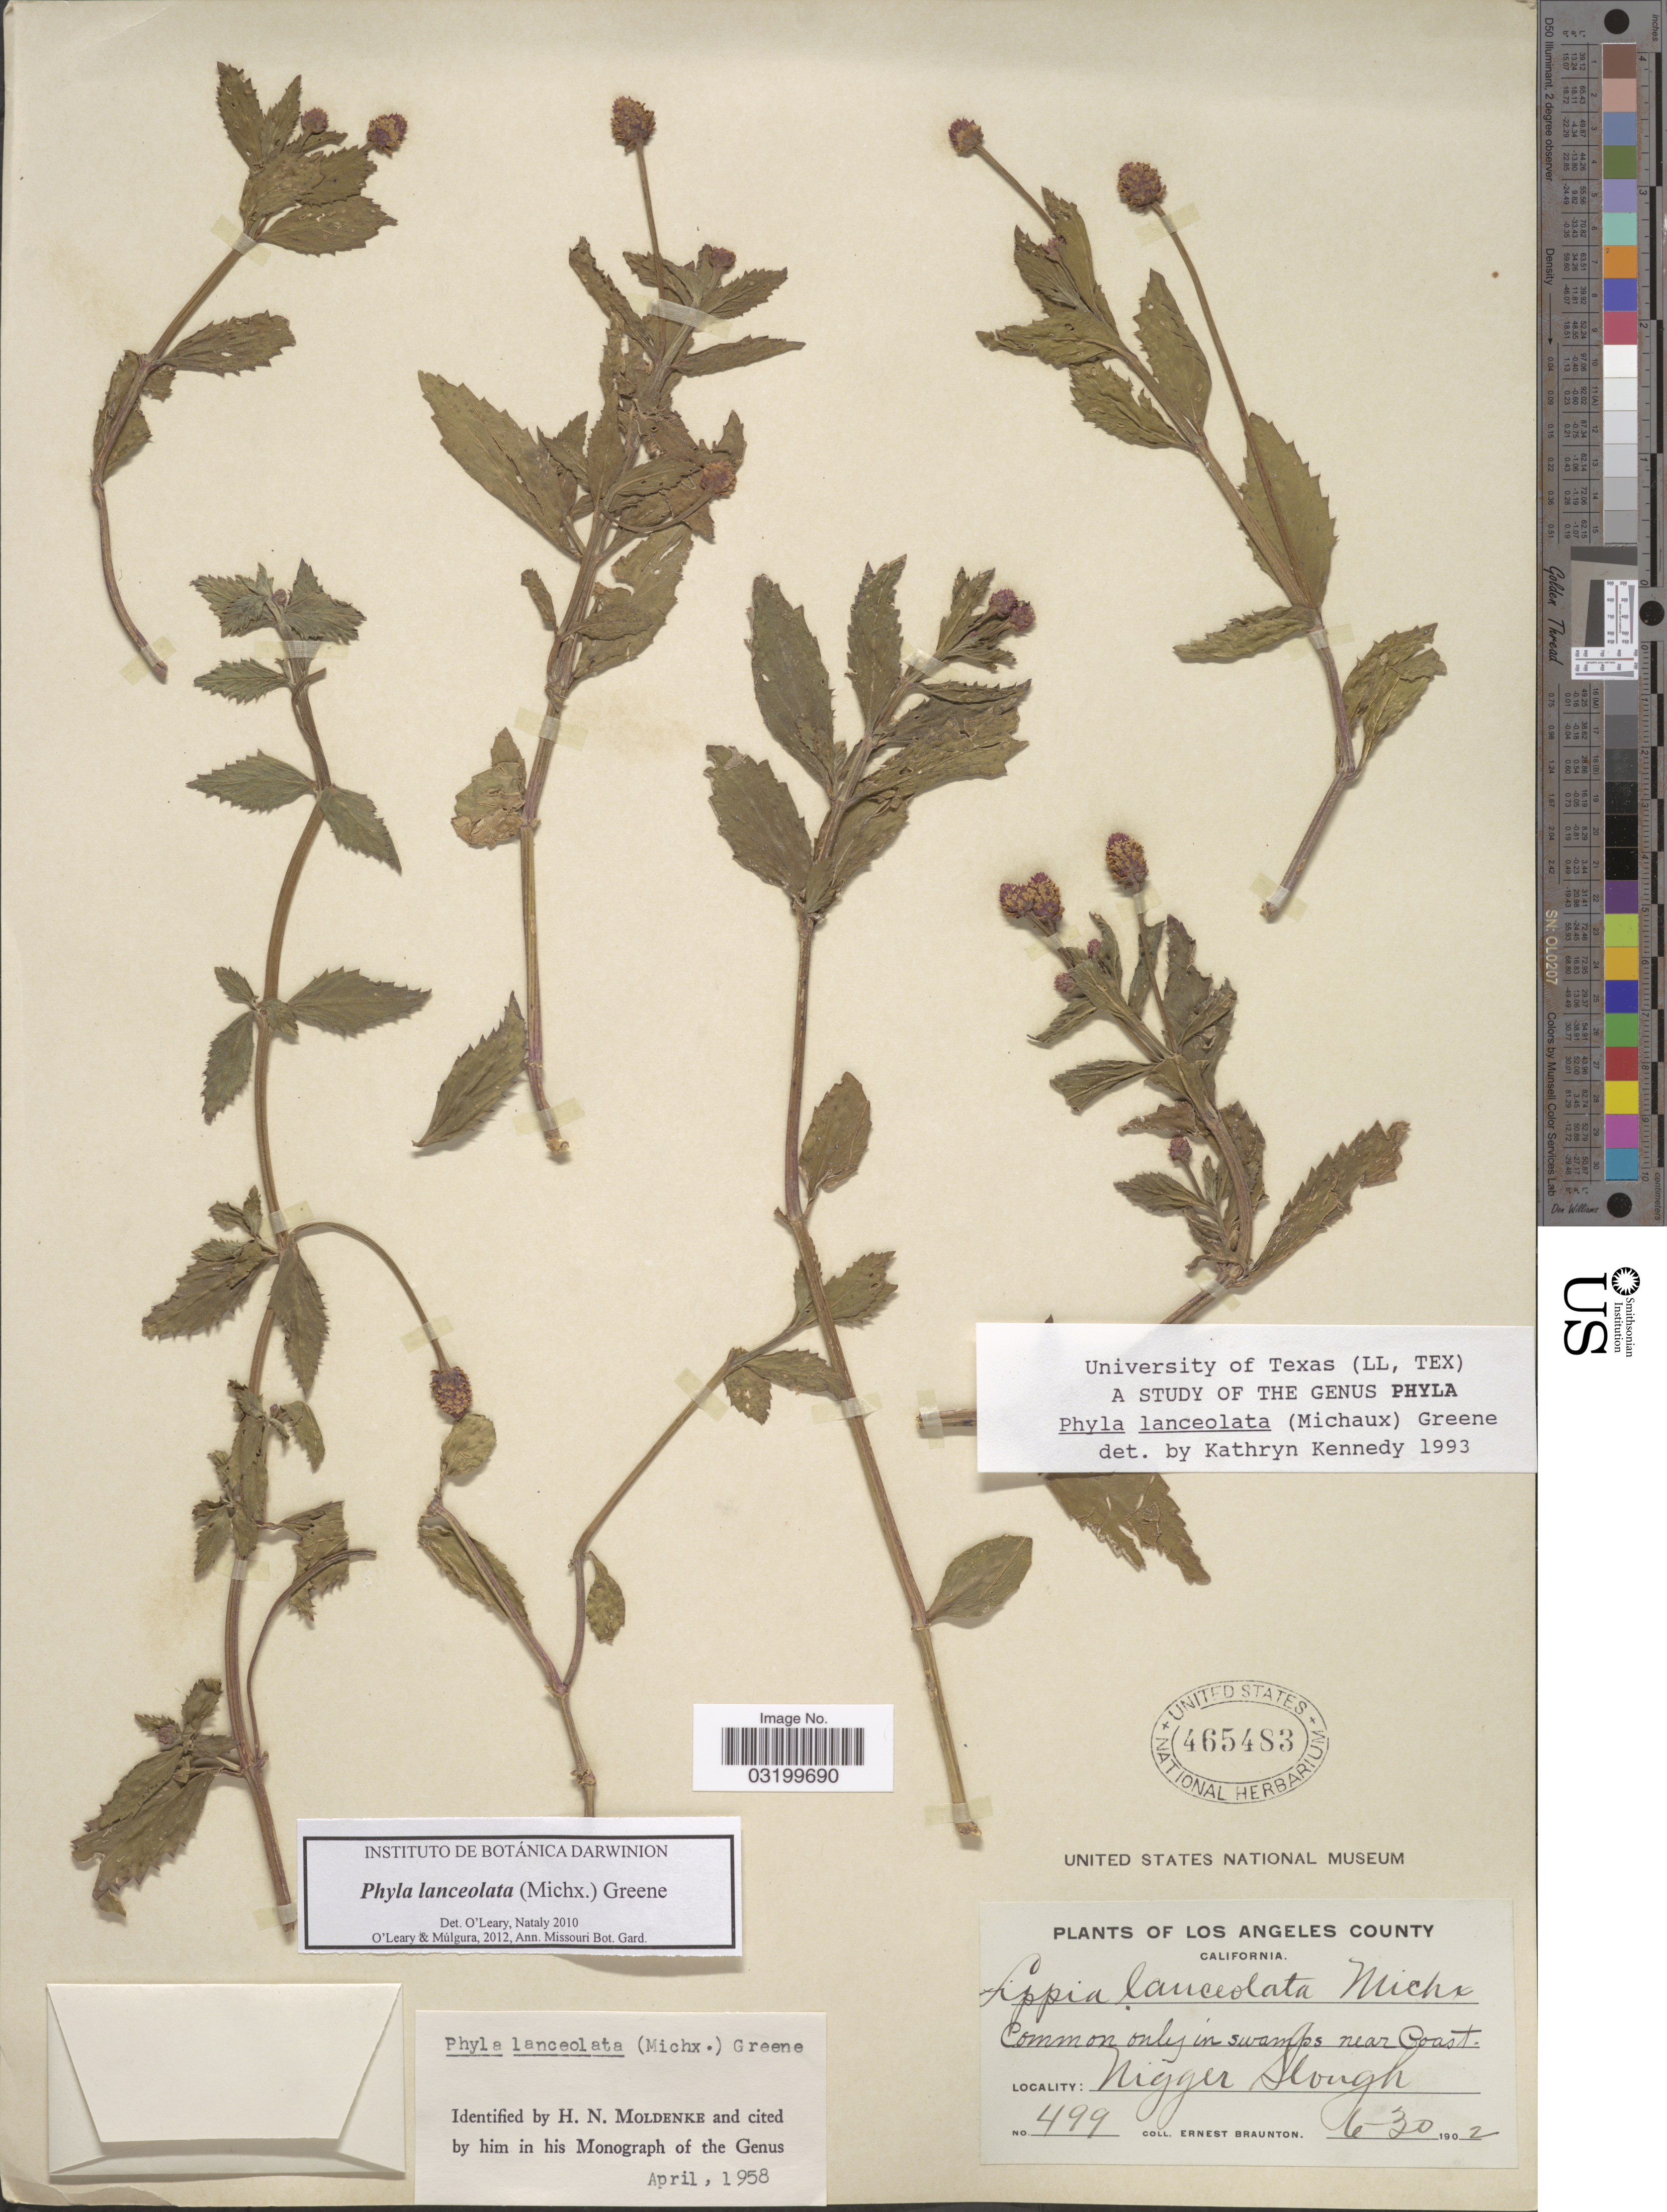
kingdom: Plantae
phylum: Tracheophyta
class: Magnoliopsida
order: Lamiales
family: Verbenaceae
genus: Phyla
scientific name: Phyla lanceolata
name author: (Michx.) Greene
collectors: E. Braunton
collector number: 499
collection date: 1902-06-30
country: United States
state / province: California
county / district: Los Angeles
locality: Los Angeles County. Only in swamps near coast. Nigger Slough.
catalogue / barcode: US 465483